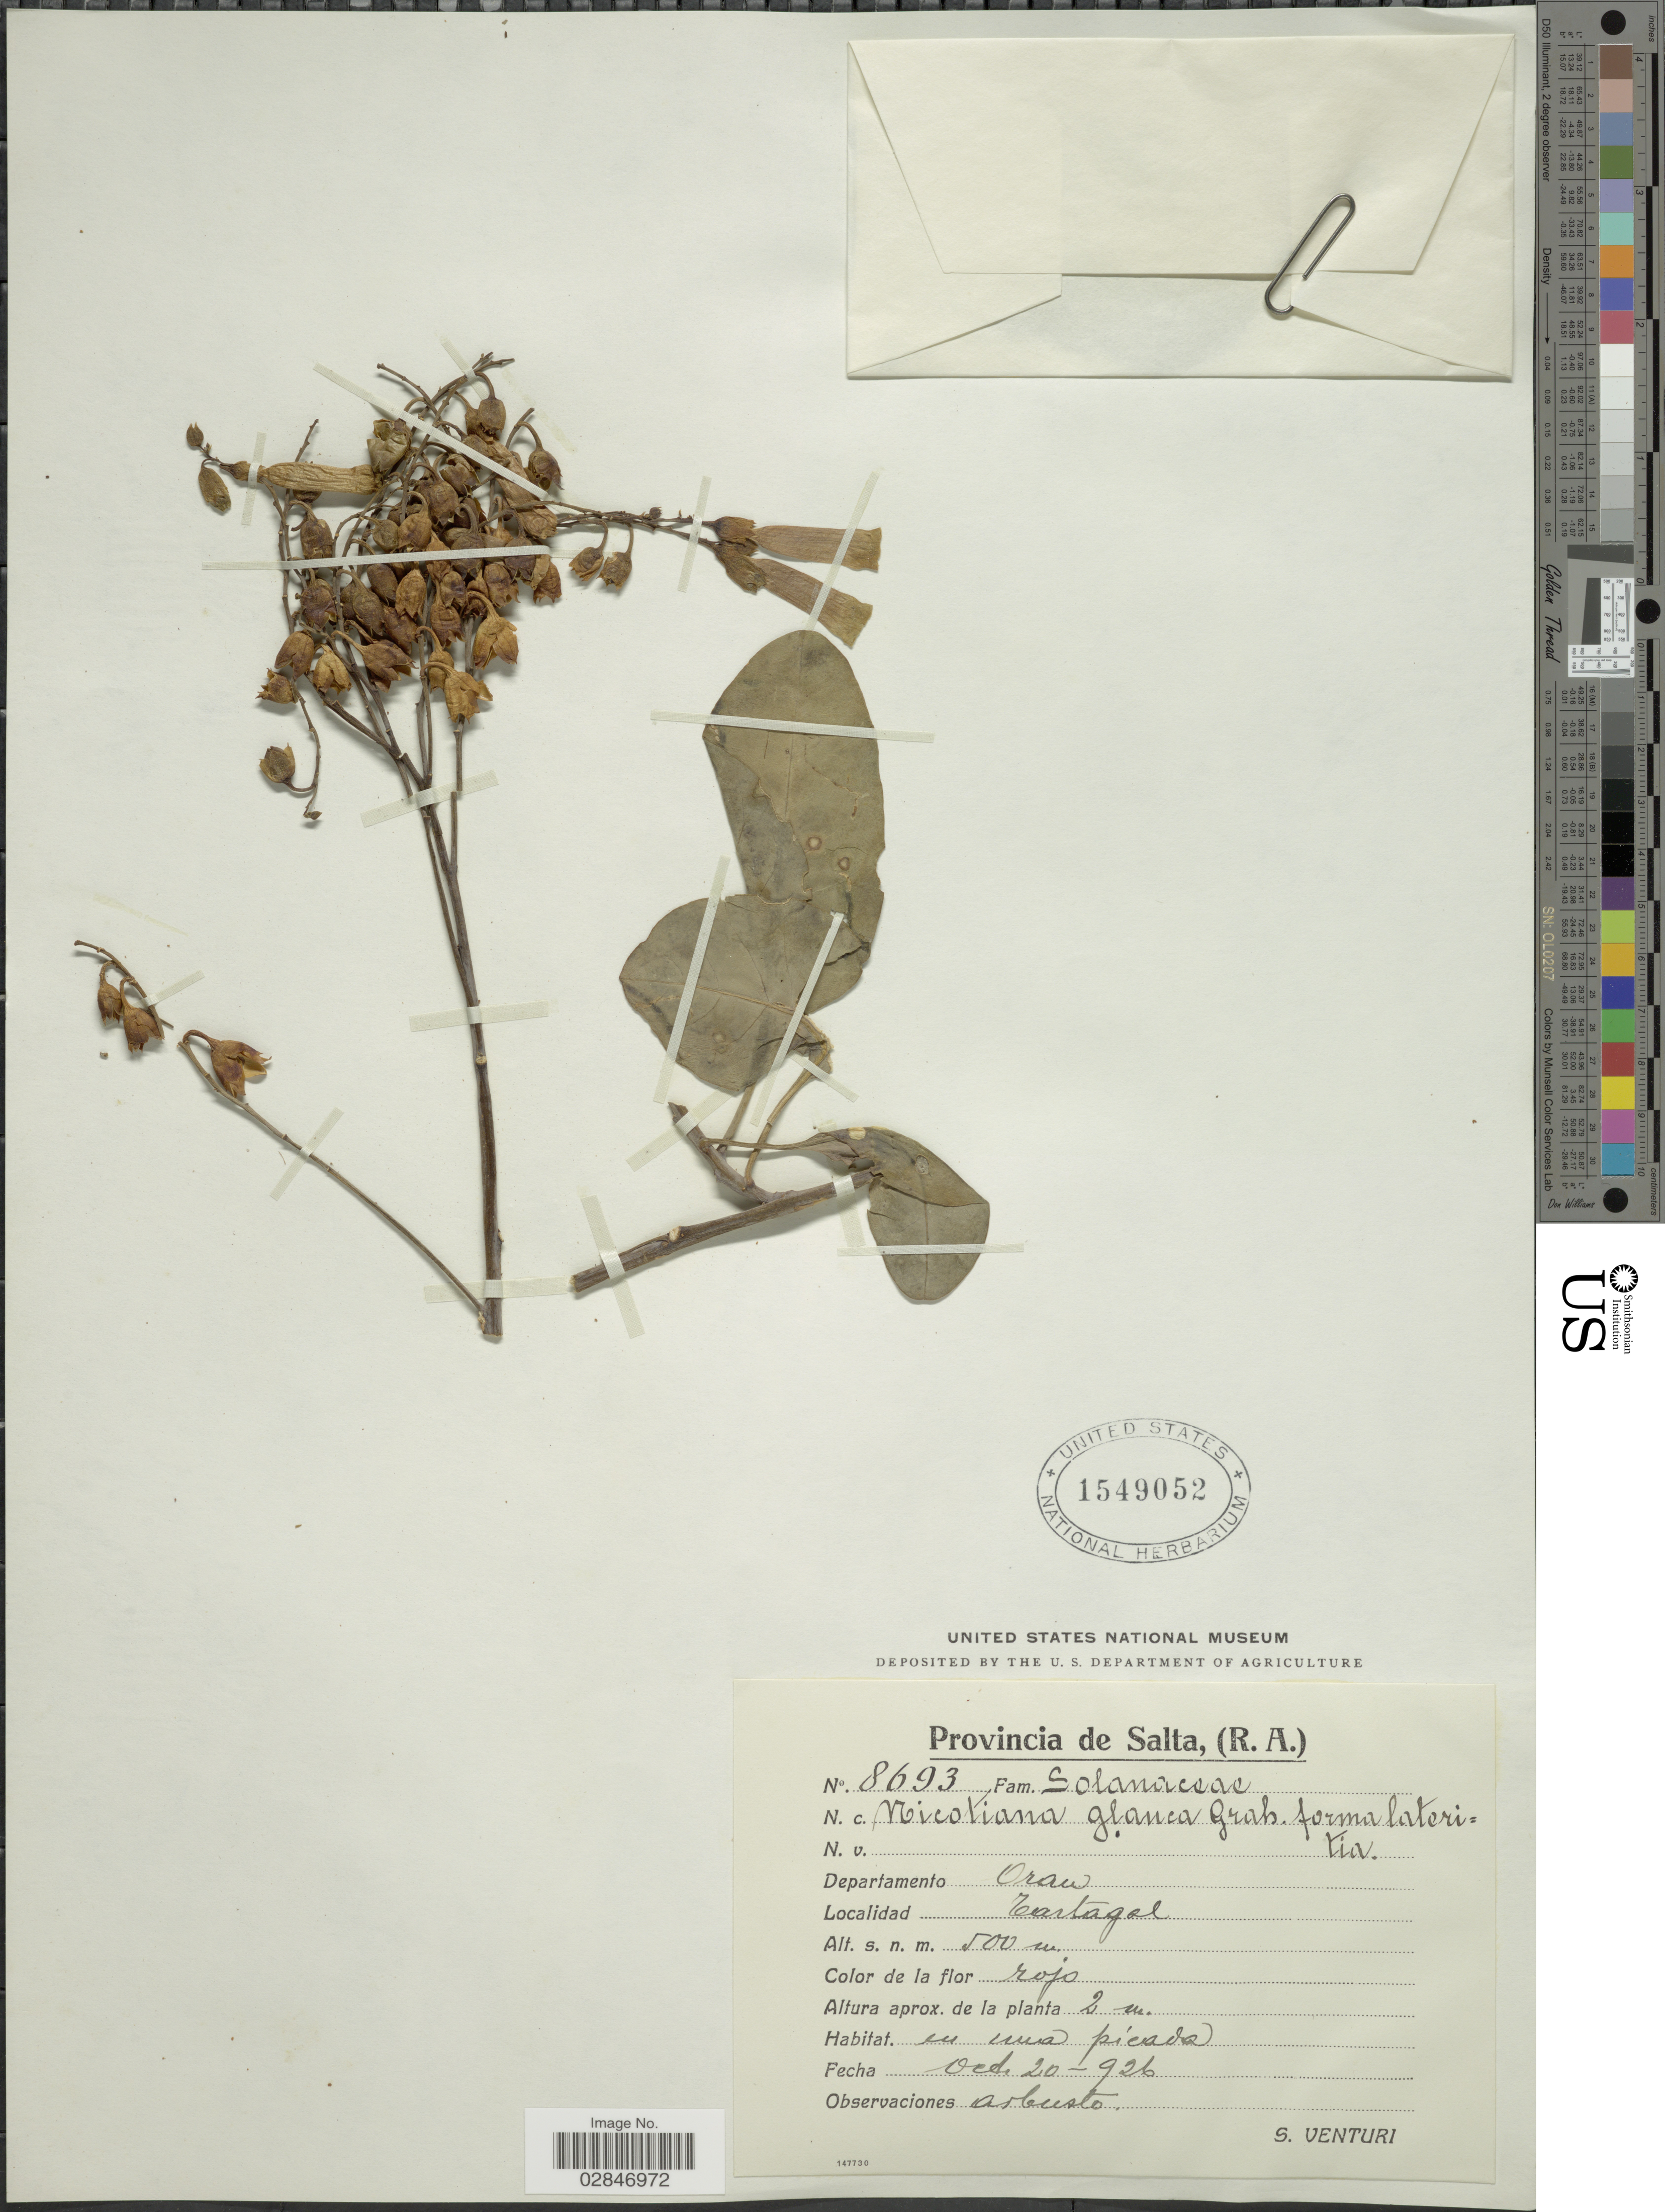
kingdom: Plantae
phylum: Tracheophyta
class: Magnoliopsida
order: Solanales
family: Solanaceae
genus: Nicotiana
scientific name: Nicotiana glauca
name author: Graham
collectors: S. Venturi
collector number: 8693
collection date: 1926-10-20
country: Argentina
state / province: Salta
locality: Provincia de Salta , (R. A.), Departamento Oran, Tartagal.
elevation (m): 500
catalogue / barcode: US 1549052